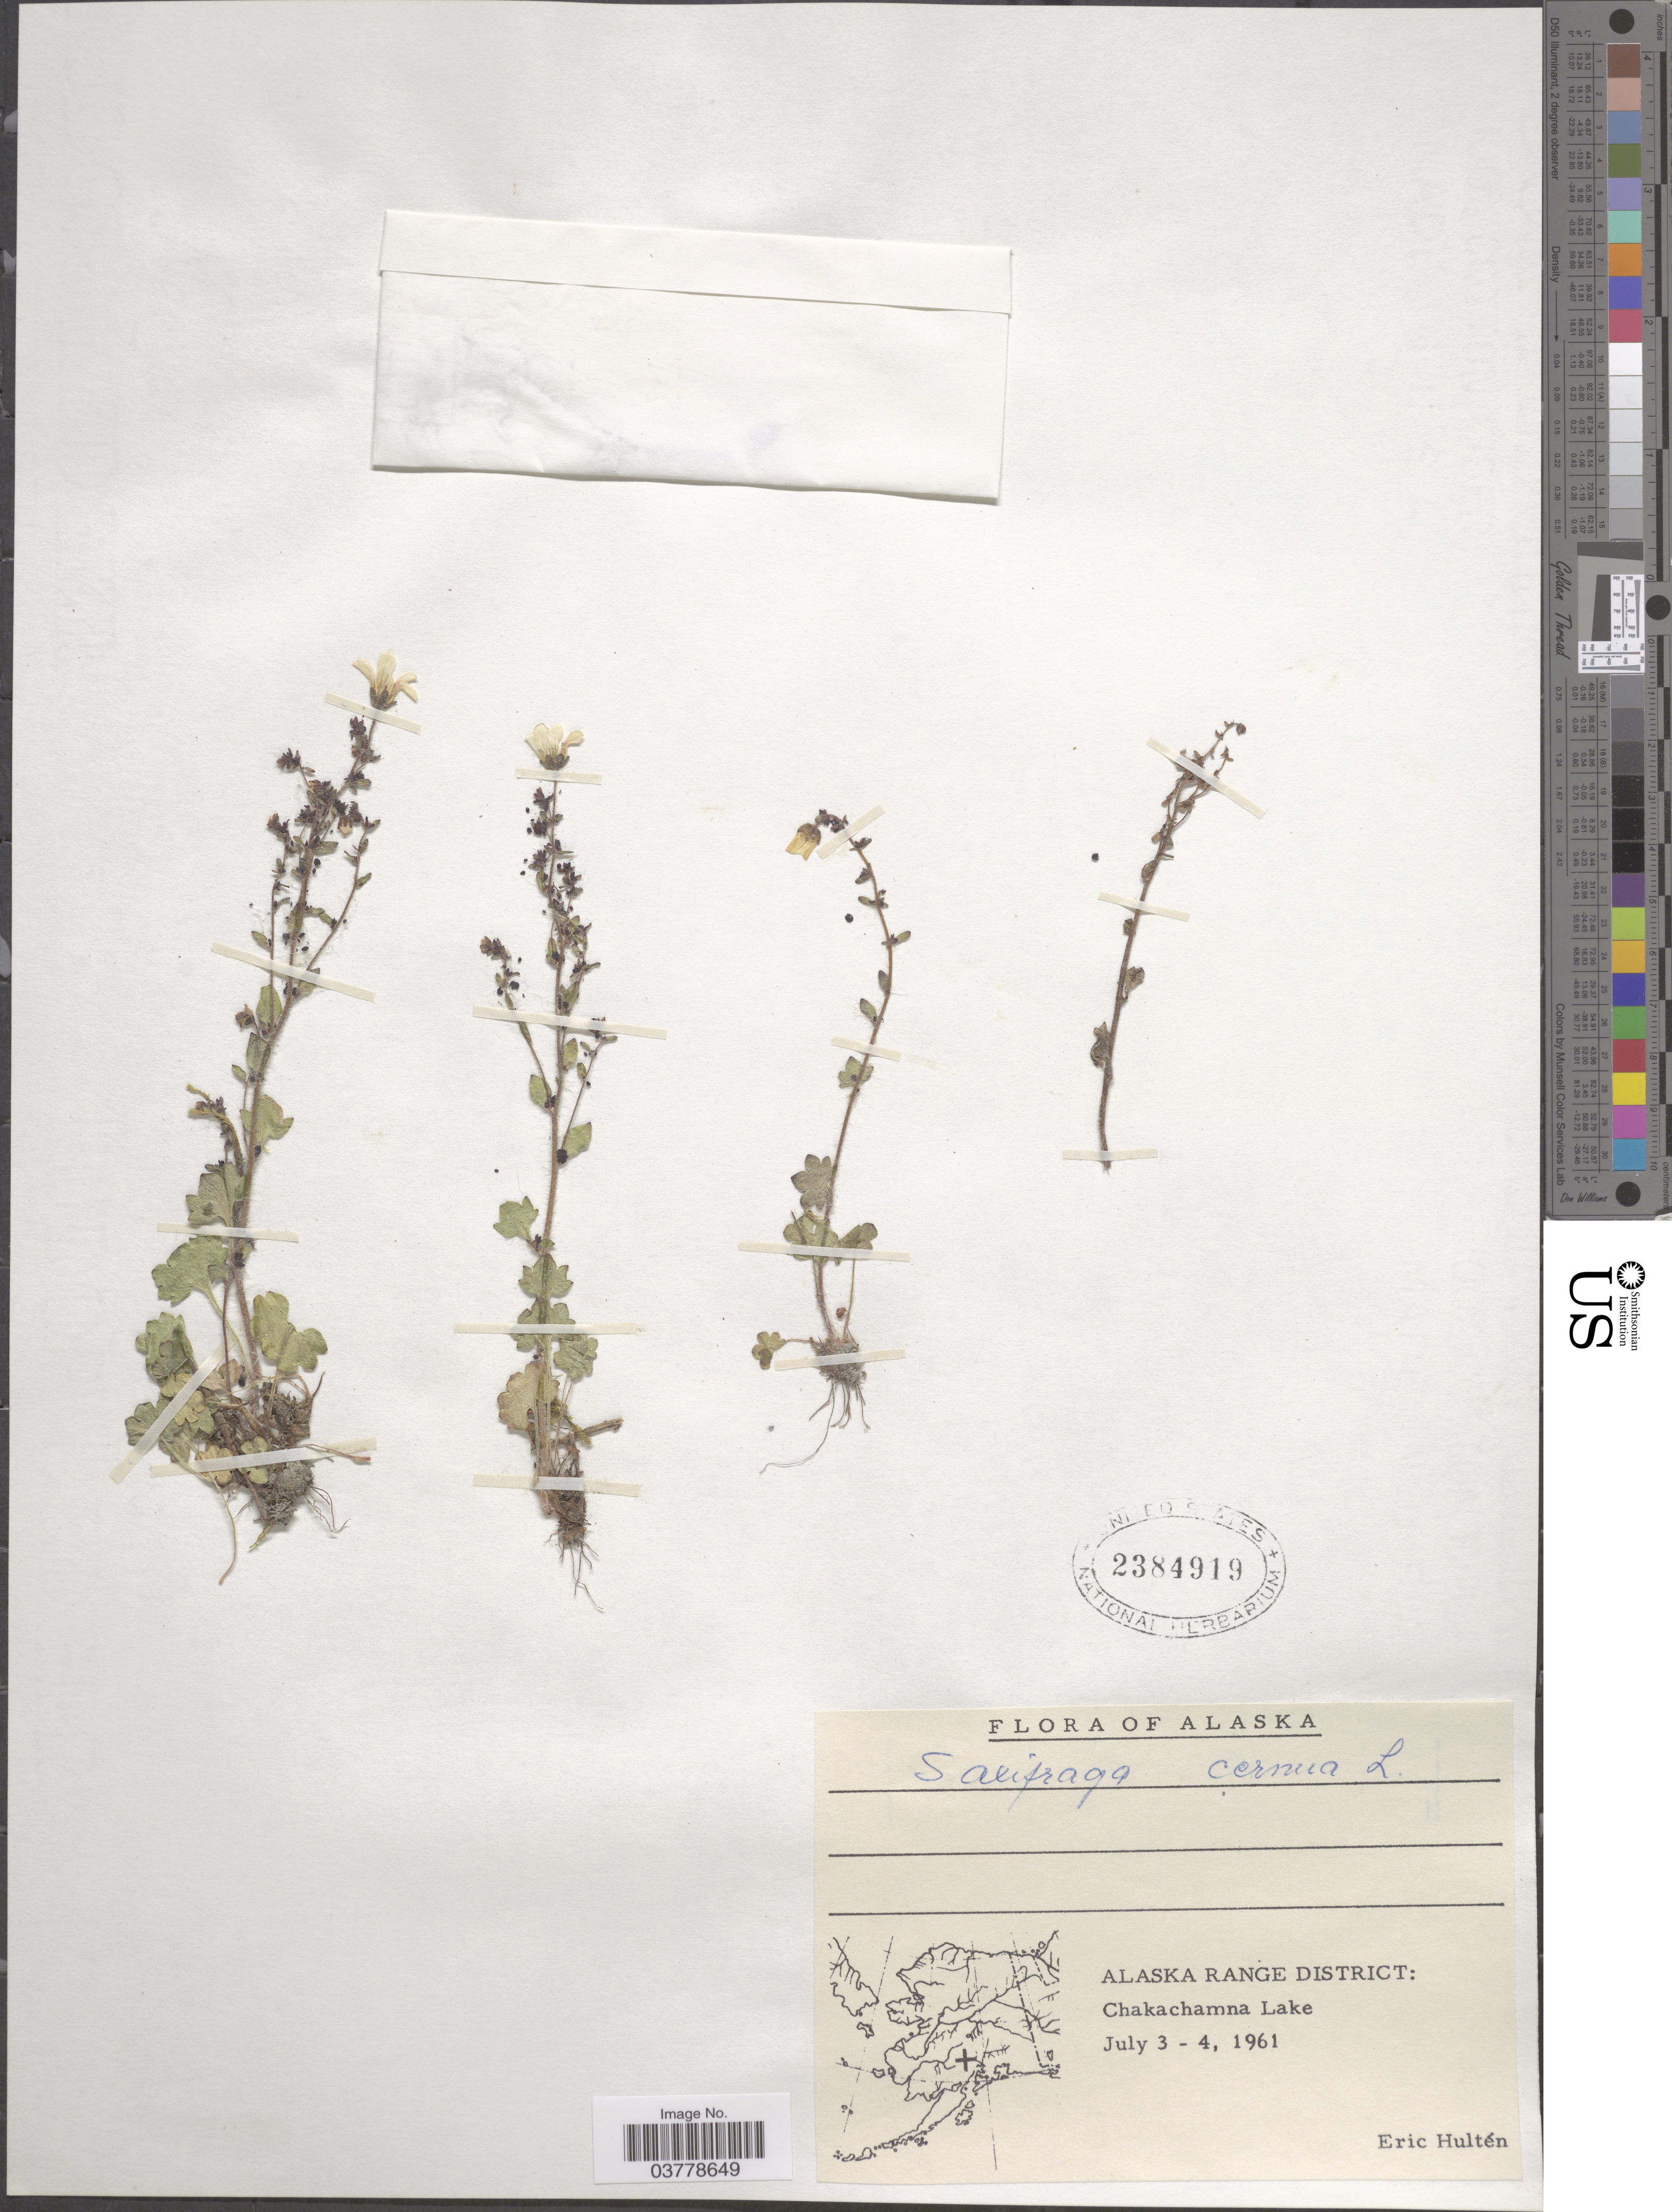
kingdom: Plantae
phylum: Tracheophyta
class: Magnoliopsida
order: Saxifragales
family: Saxifragaceae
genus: Saxifraga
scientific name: Saxifraga cernua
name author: L.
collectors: E. G. Hultén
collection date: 1961-07-03/1961-07-04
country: United States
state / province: Alaska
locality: Alaska Range District: Chakachamna Lake.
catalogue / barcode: US 2384919